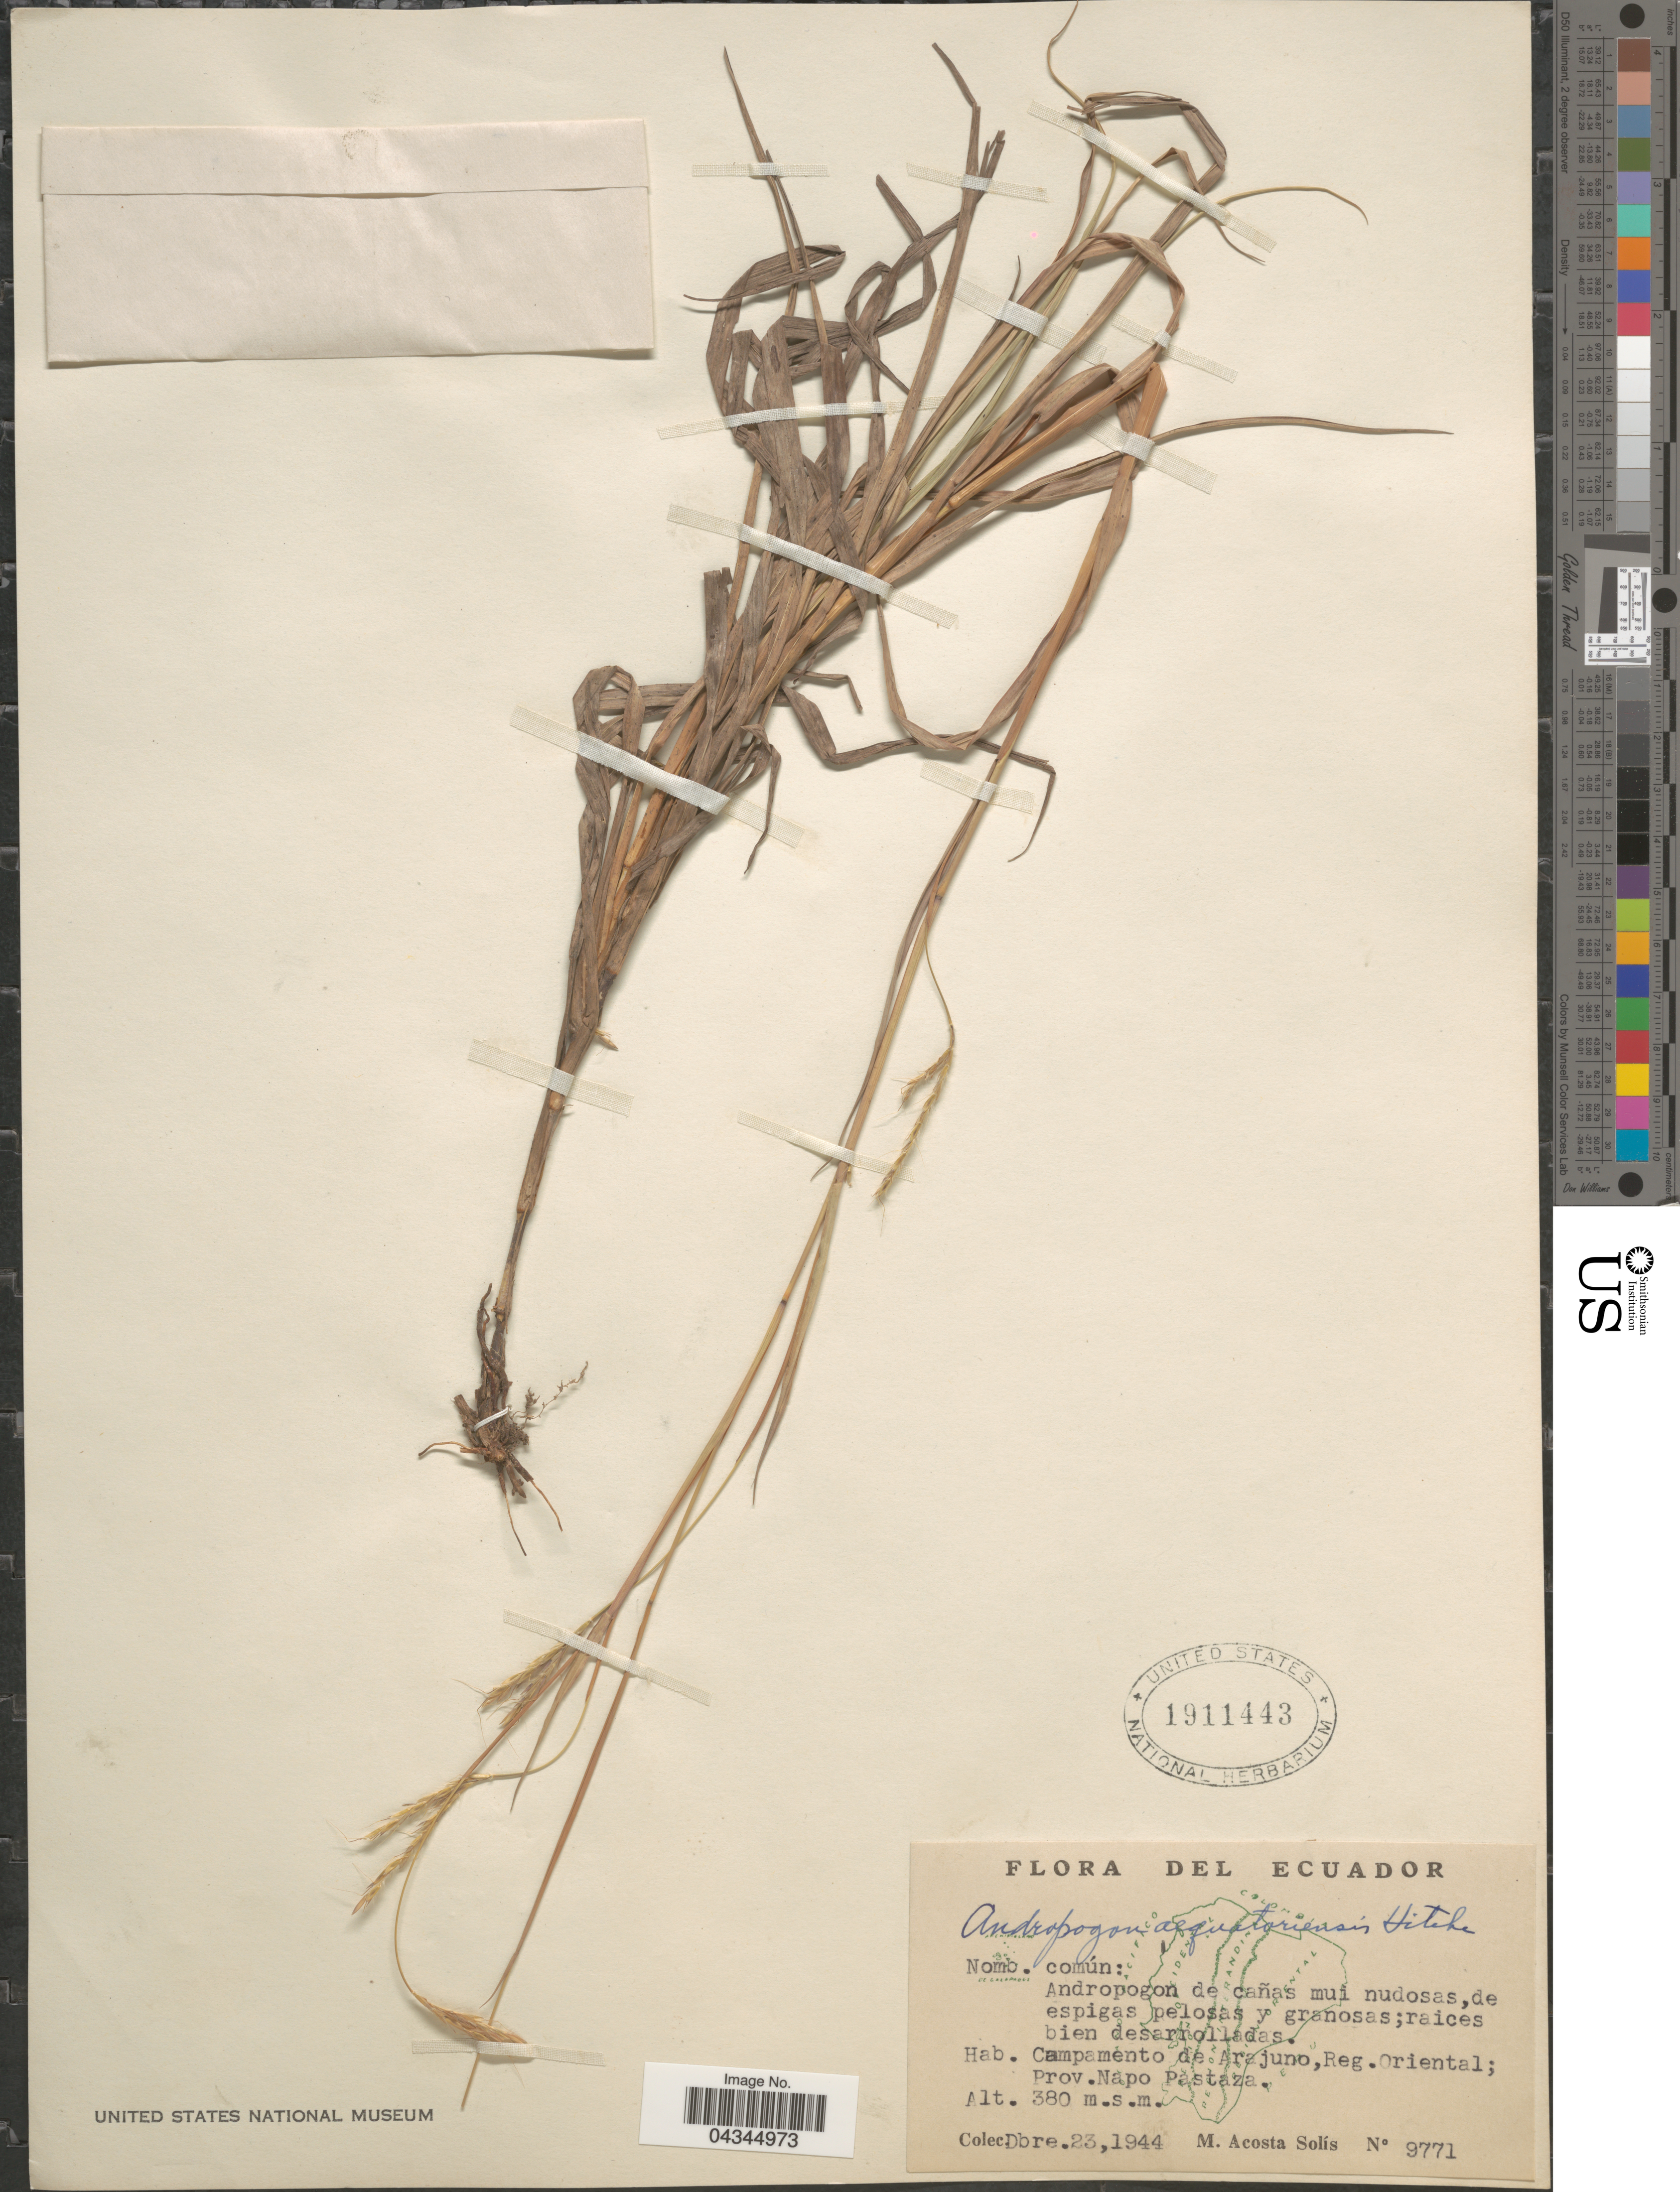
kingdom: Plantae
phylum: Tracheophyta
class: Liliopsida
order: Poales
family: Poaceae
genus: Andropogon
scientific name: Andropogon aequatoriensis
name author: Hitchc.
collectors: M. Acosta Solis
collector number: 9771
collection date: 1944-12-23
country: Ecuador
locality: Campamento de Arajuno,Reg.Oriental; Prov.Napo Pastaza.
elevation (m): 380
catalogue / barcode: US 1911443